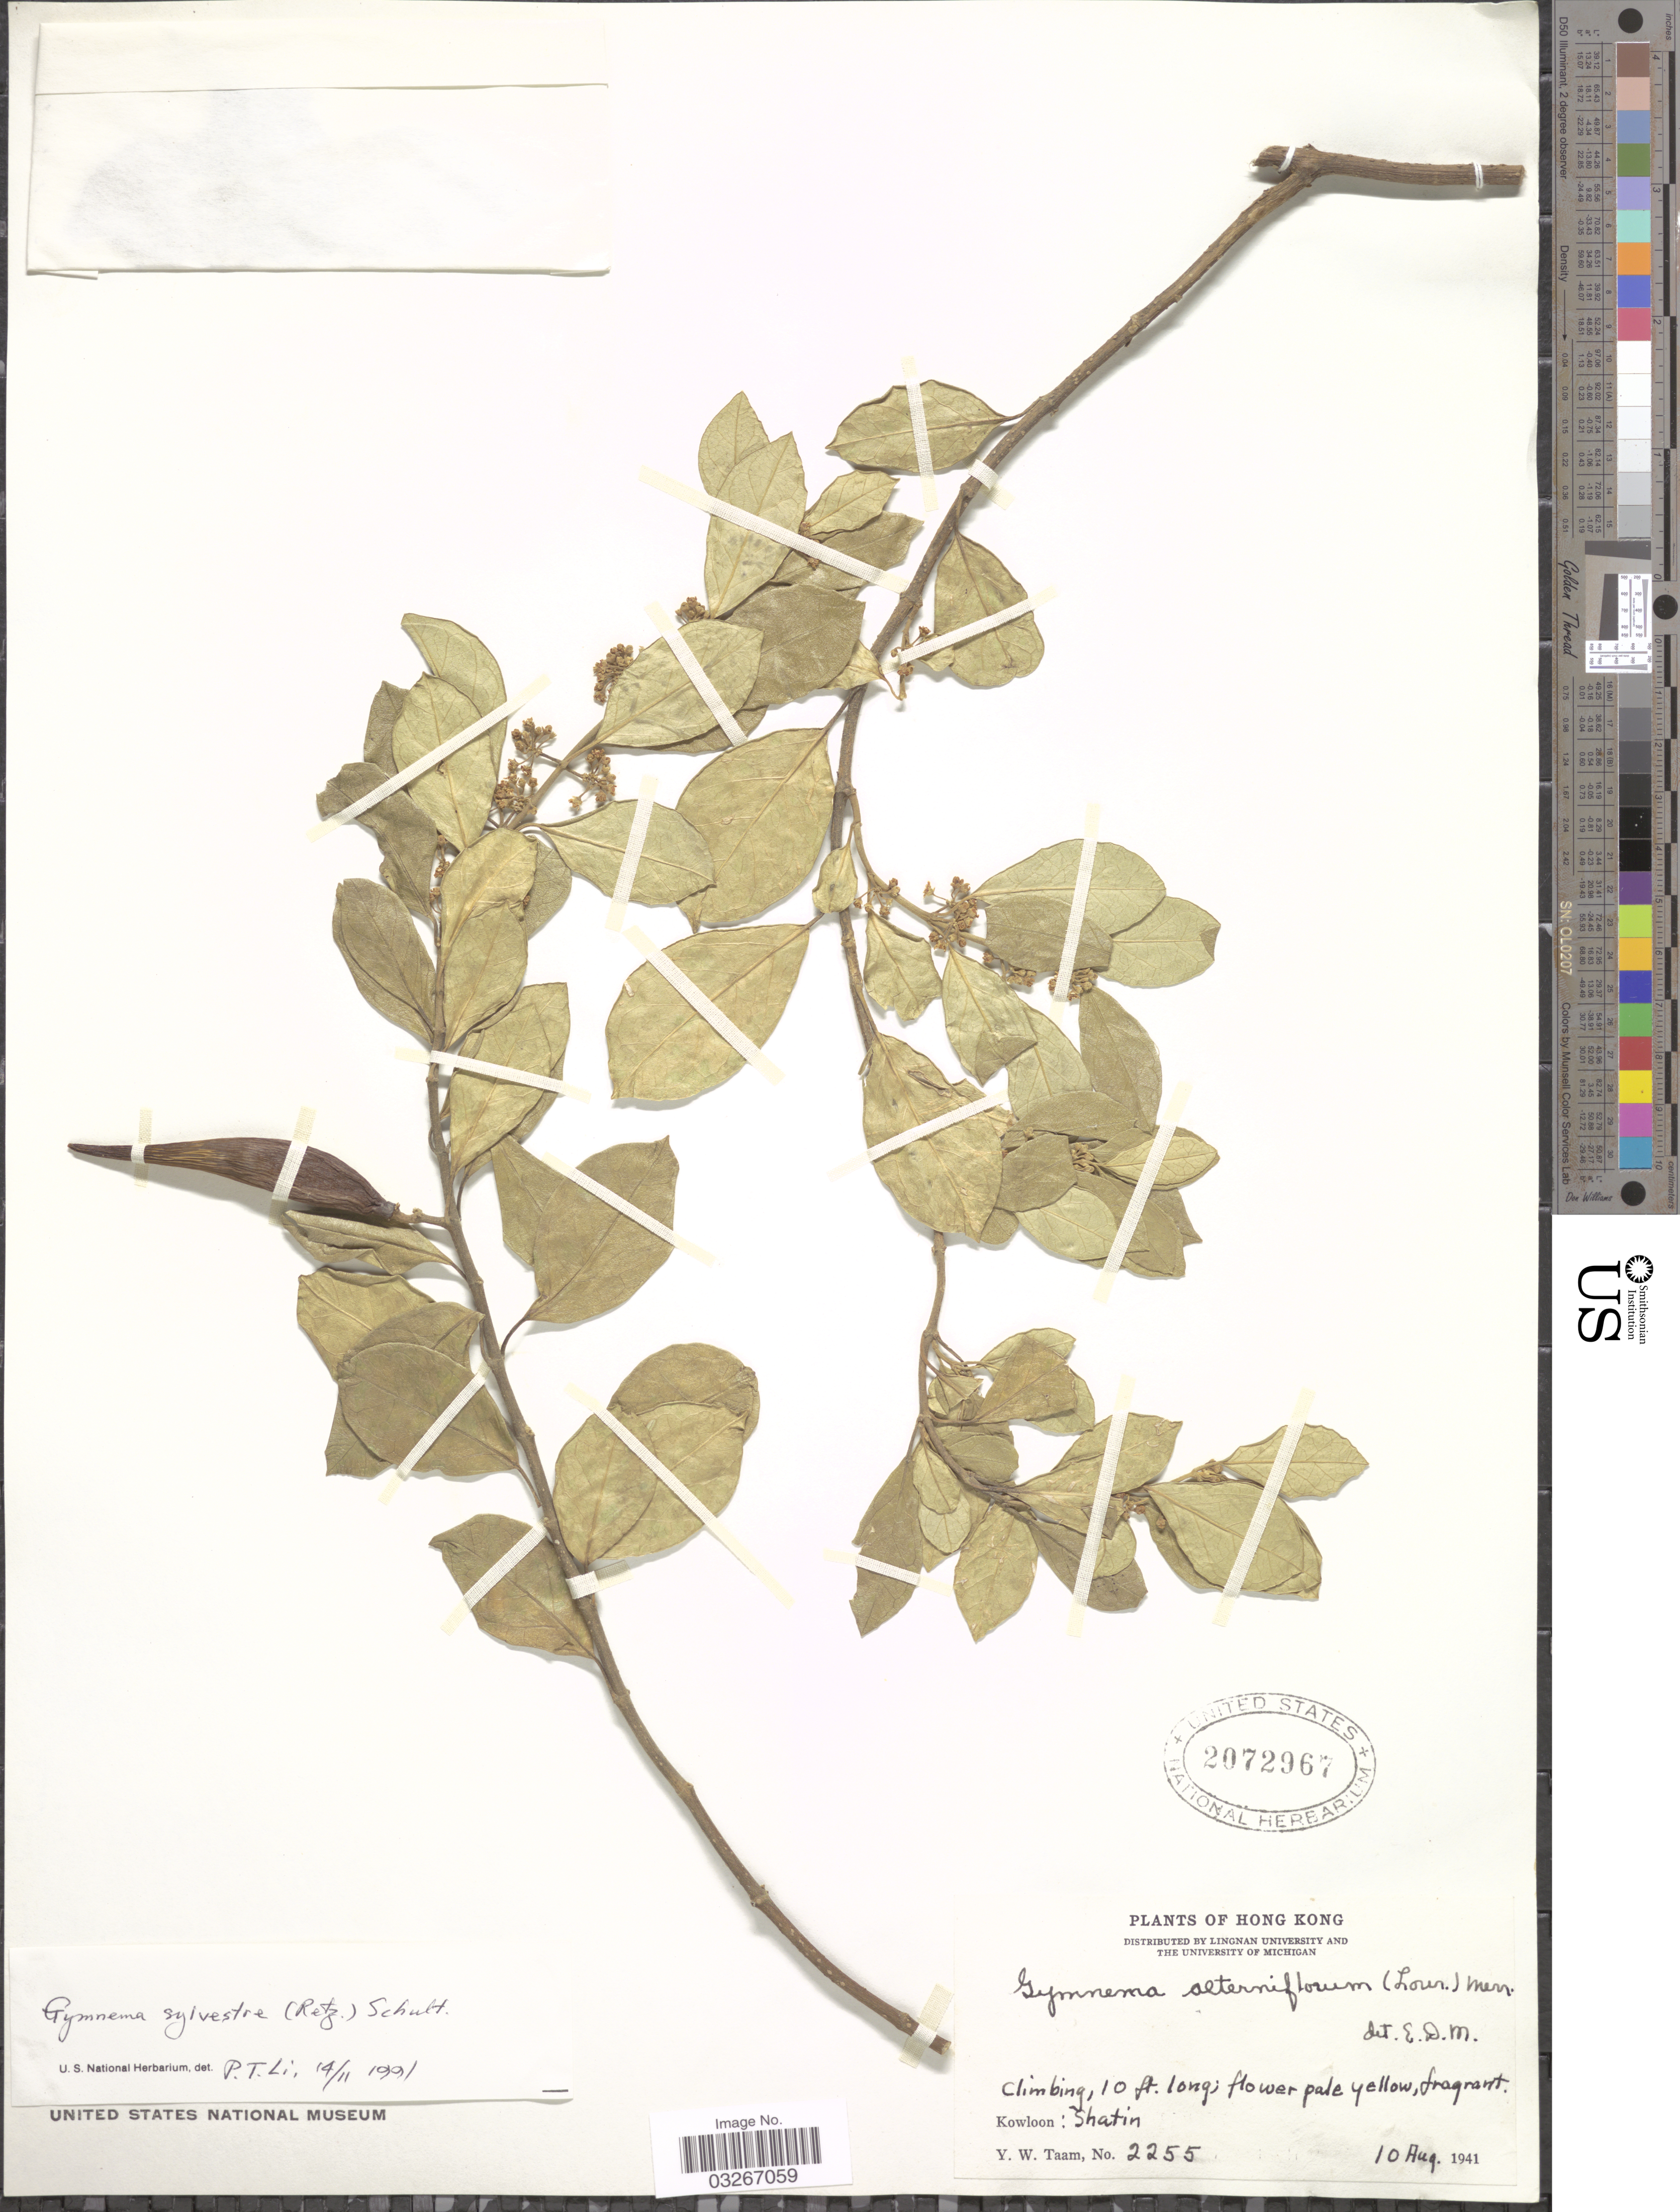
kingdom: Plantae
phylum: Tracheophyta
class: Magnoliopsida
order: Gentianales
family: Apocynaceae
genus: Gymnema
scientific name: Gymnema sylvestre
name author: (Retz.) R. Br. ex Schult. in Roem. & Schult.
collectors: Y. W. Taam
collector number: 2255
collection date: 1941-08-10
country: China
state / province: Hong Kong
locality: Kowloon: Shatin.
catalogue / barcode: US 2072967